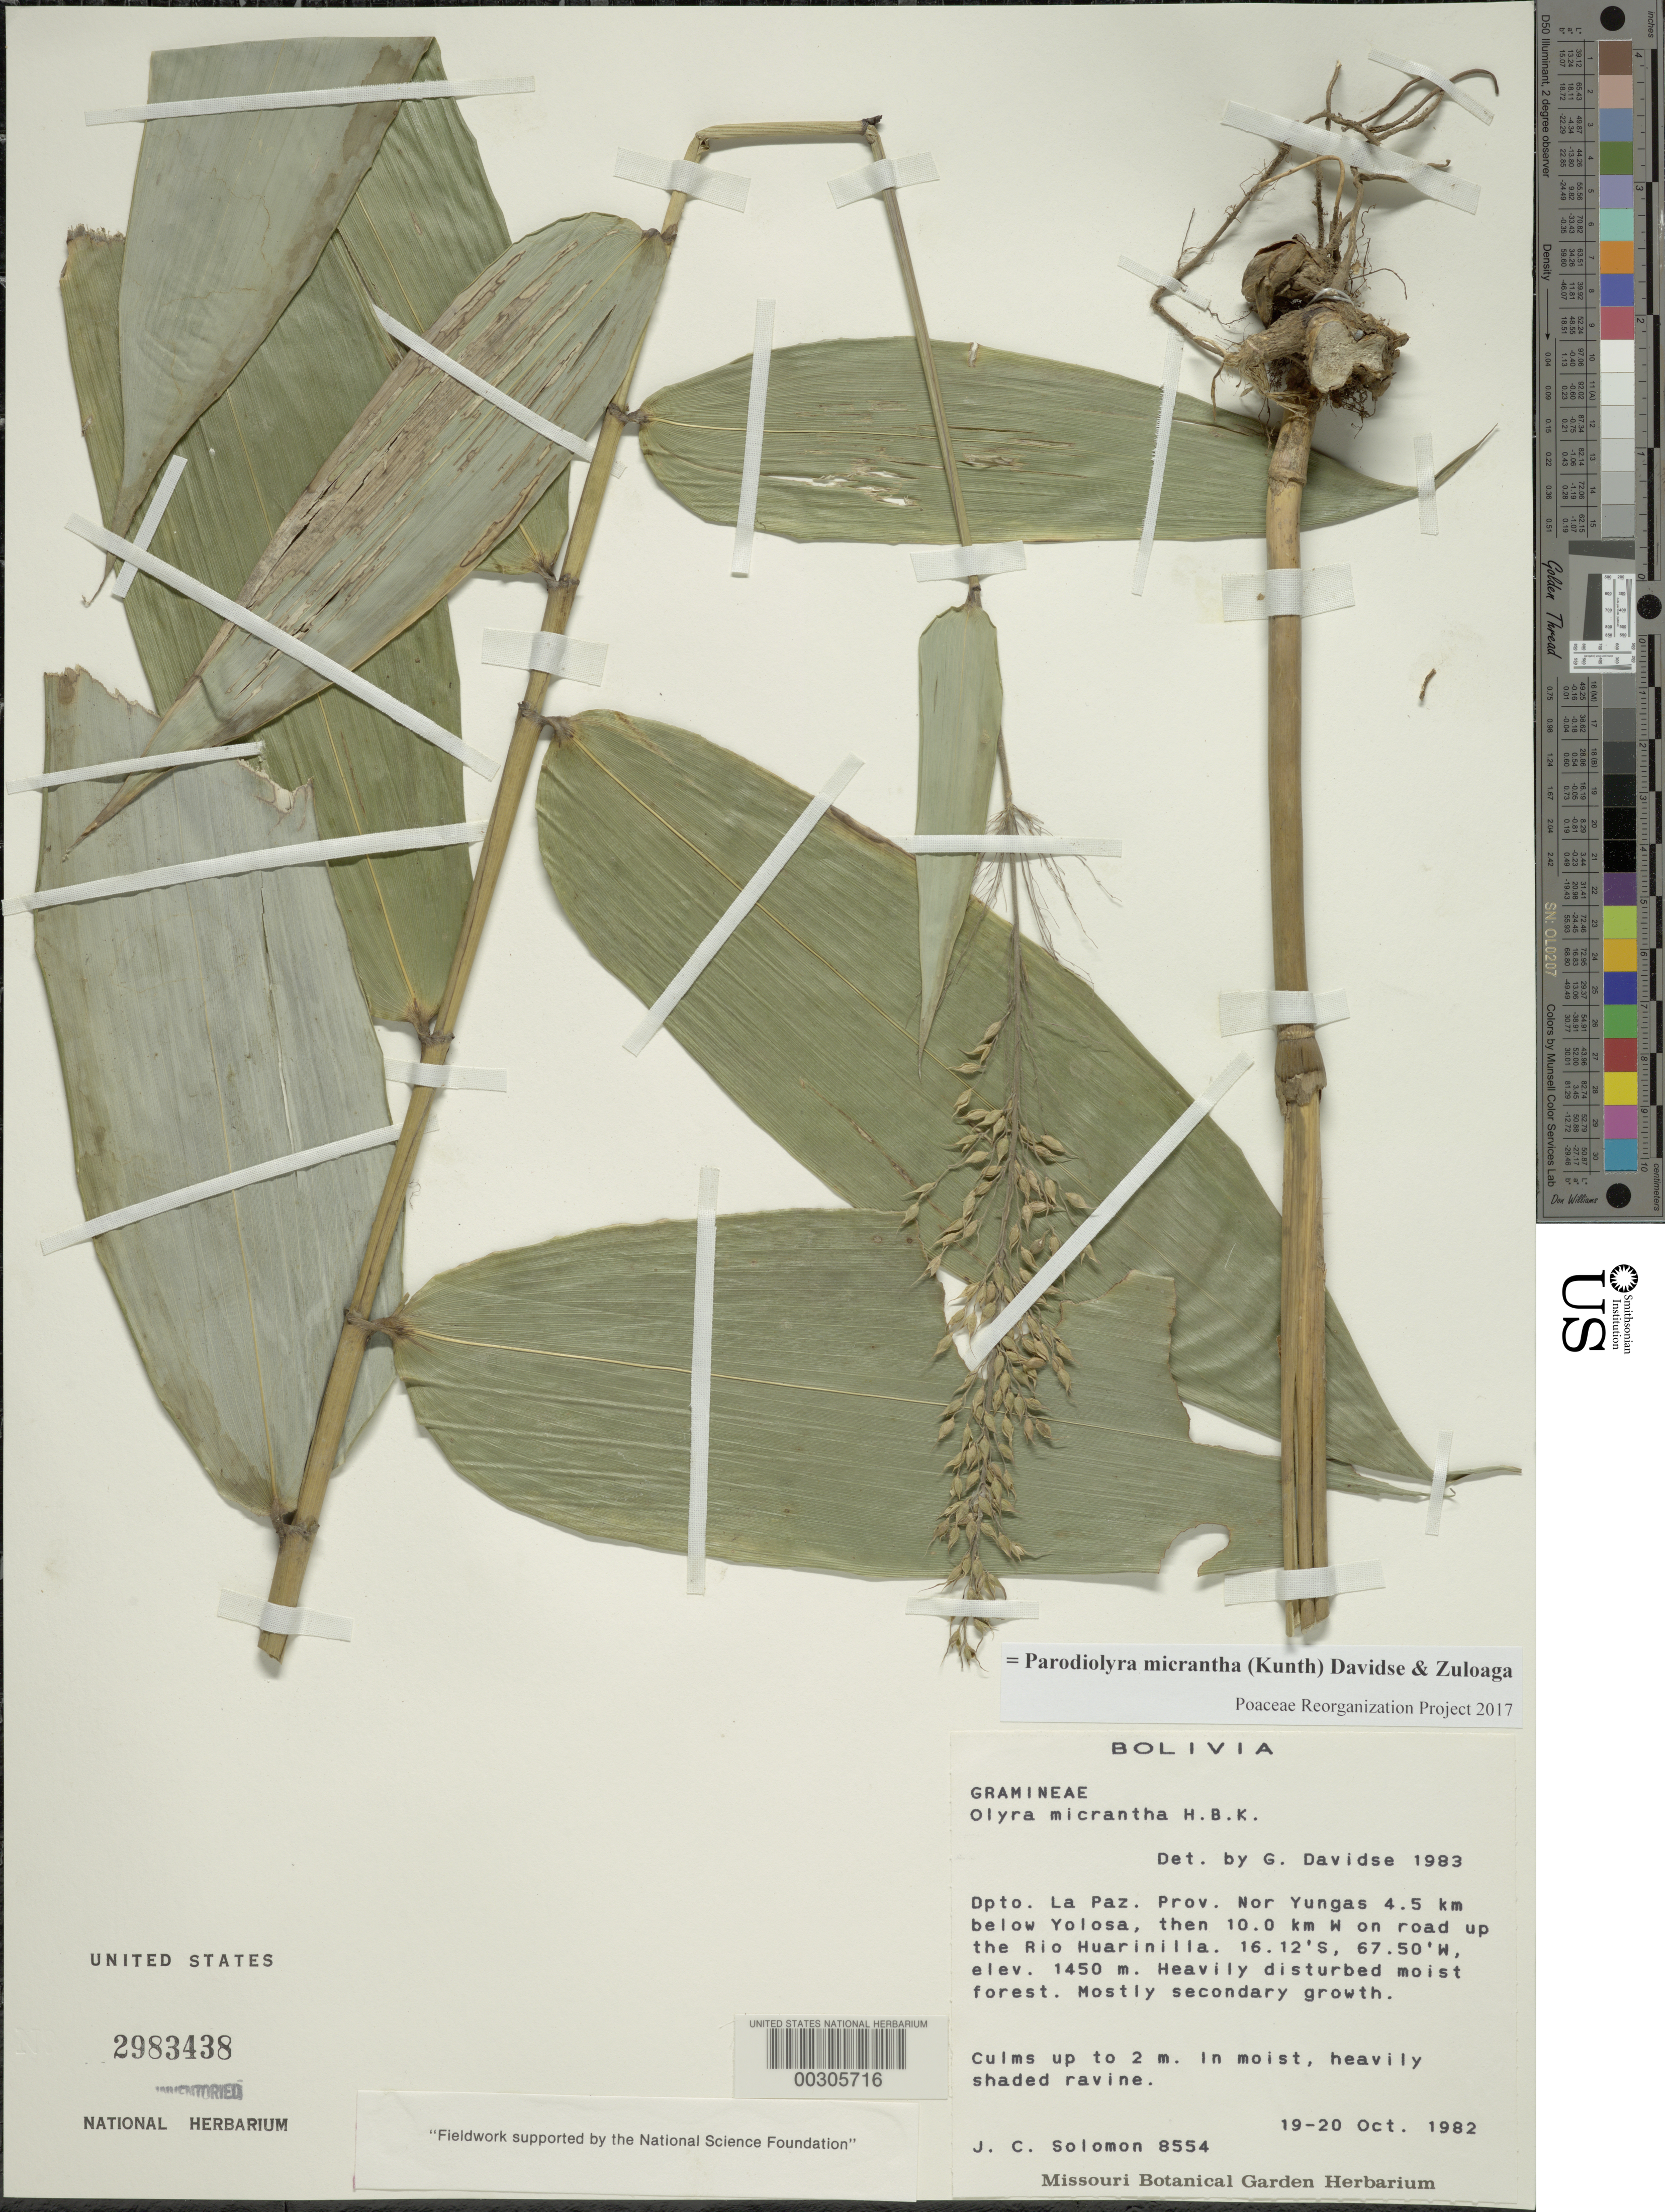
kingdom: Plantae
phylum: Tracheophyta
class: Liliopsida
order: Poales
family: Poaceae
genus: Parodiolyra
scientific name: Parodiolyra micrantha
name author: (Kunth) Davidse & Zuloaga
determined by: Poaceae Reorganization Project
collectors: J. C. Solomon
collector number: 8554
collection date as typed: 19 Oct 1982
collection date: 1982-10-19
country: Bolivia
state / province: La Paz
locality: Nor Yungas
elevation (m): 1450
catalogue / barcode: US 2983438